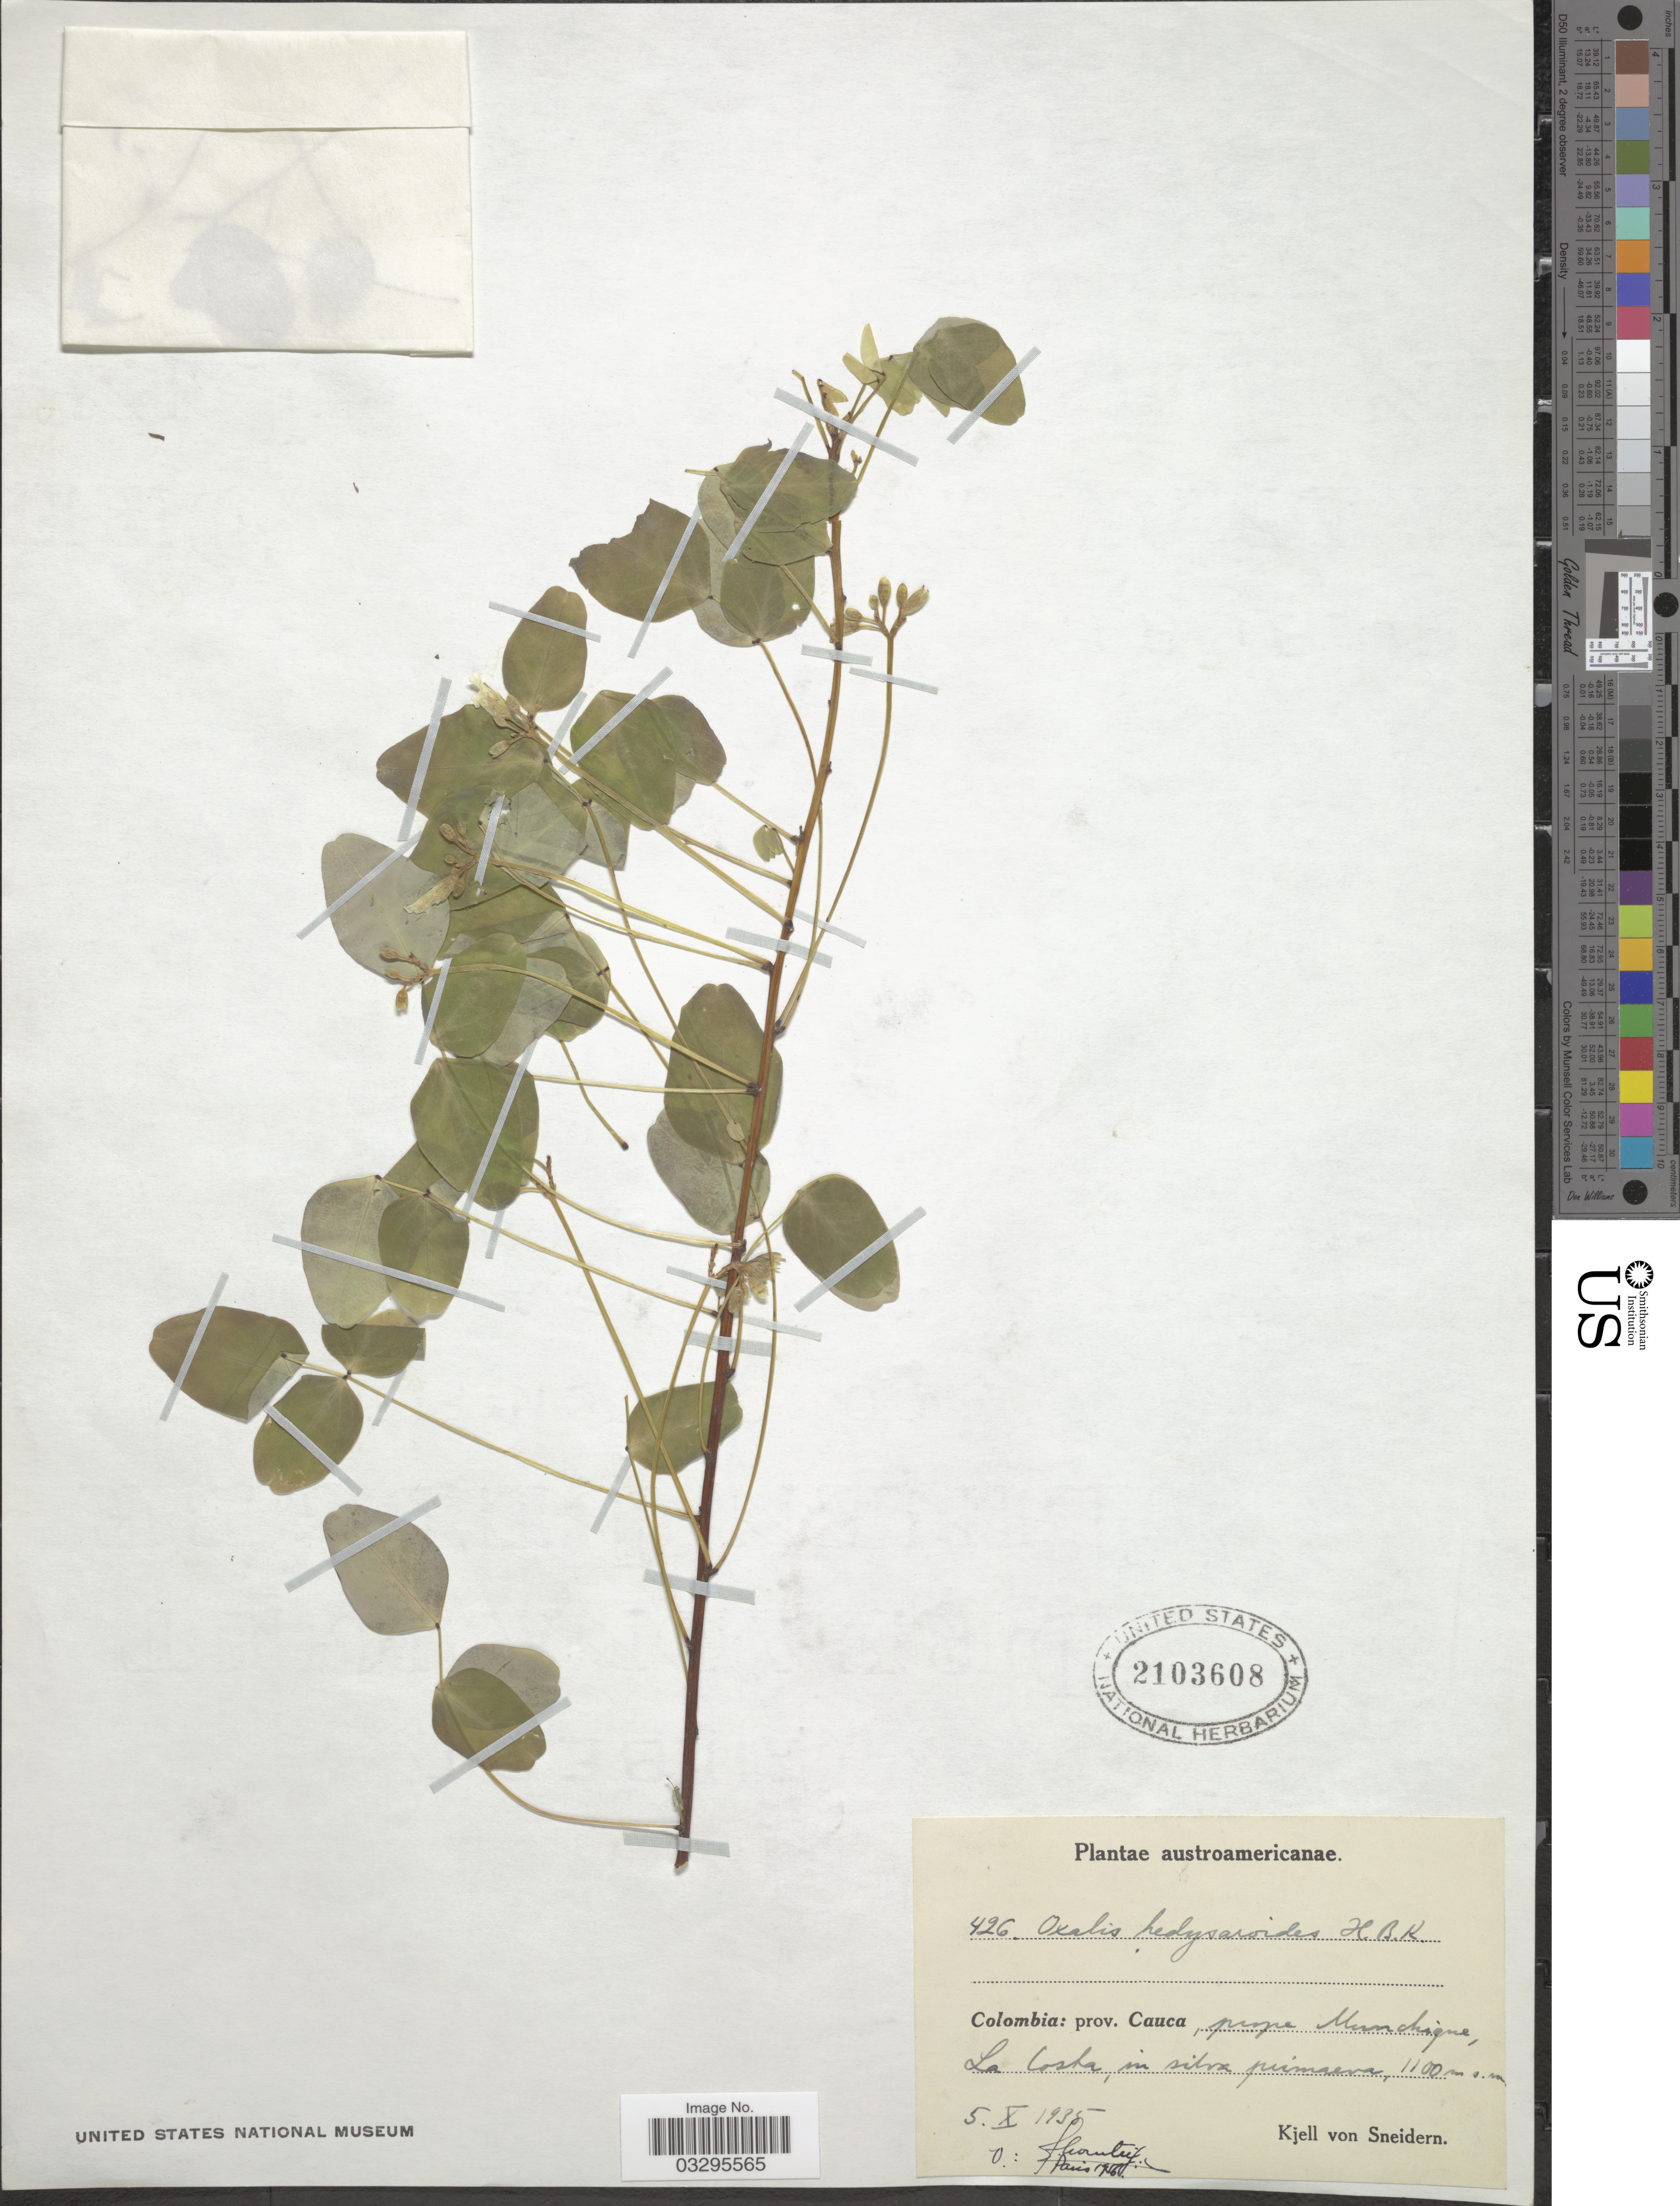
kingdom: Plantae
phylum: Tracheophyta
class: Magnoliopsida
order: Oxalidales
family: Oxalidaceae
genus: Oxalis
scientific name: Oxalis hedysaroides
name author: Kunth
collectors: K. von Sneidern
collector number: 426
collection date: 1935-10-05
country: Colombia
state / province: Cauca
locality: Prope Munchique, La Costa, in sibva primaeva.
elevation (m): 1100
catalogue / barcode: US 2103608